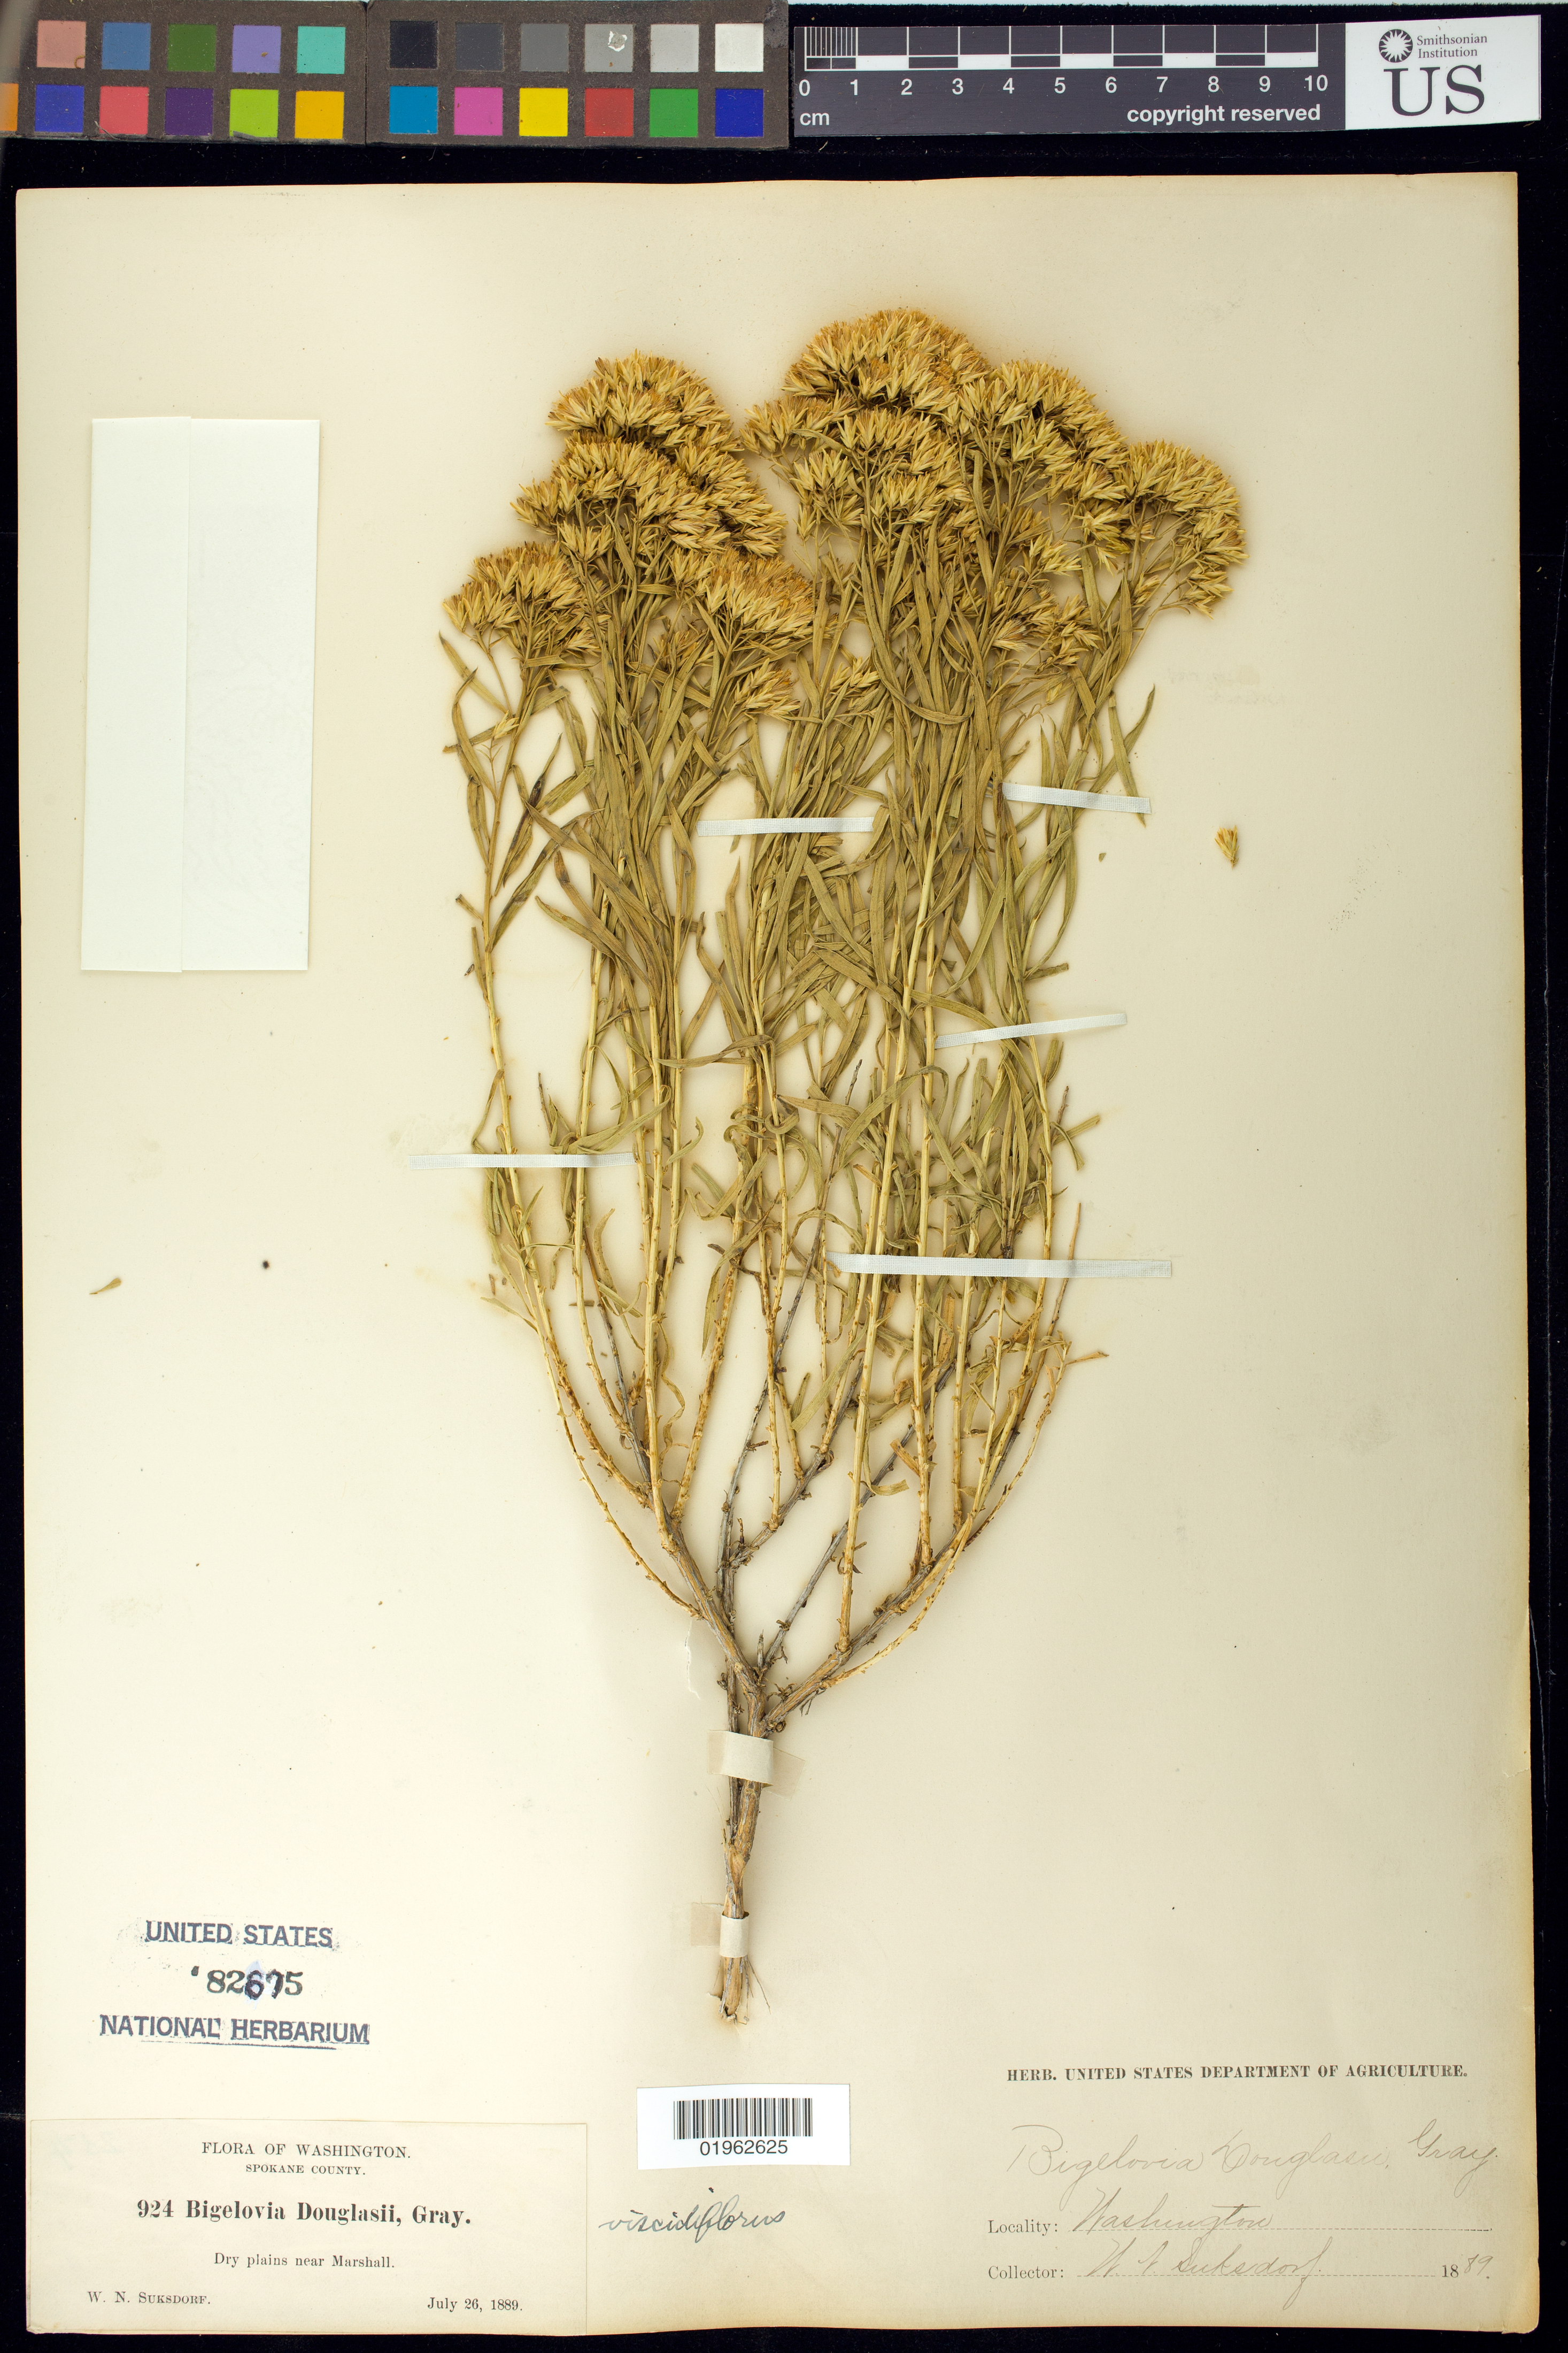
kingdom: Plantae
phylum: Tracheophyta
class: Magnoliopsida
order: Asterales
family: Asteraceae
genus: Bigelowia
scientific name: Bigelowia douglasii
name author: A. Gray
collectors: W. N. Suksdorf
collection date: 1889-07-26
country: United States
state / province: Washington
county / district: Spokane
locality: Near Marshall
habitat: dry plains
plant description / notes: "924" printed in front of taxonomic name; did not appear to be collector number but no collector number listed elsewhere.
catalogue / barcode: US 82675